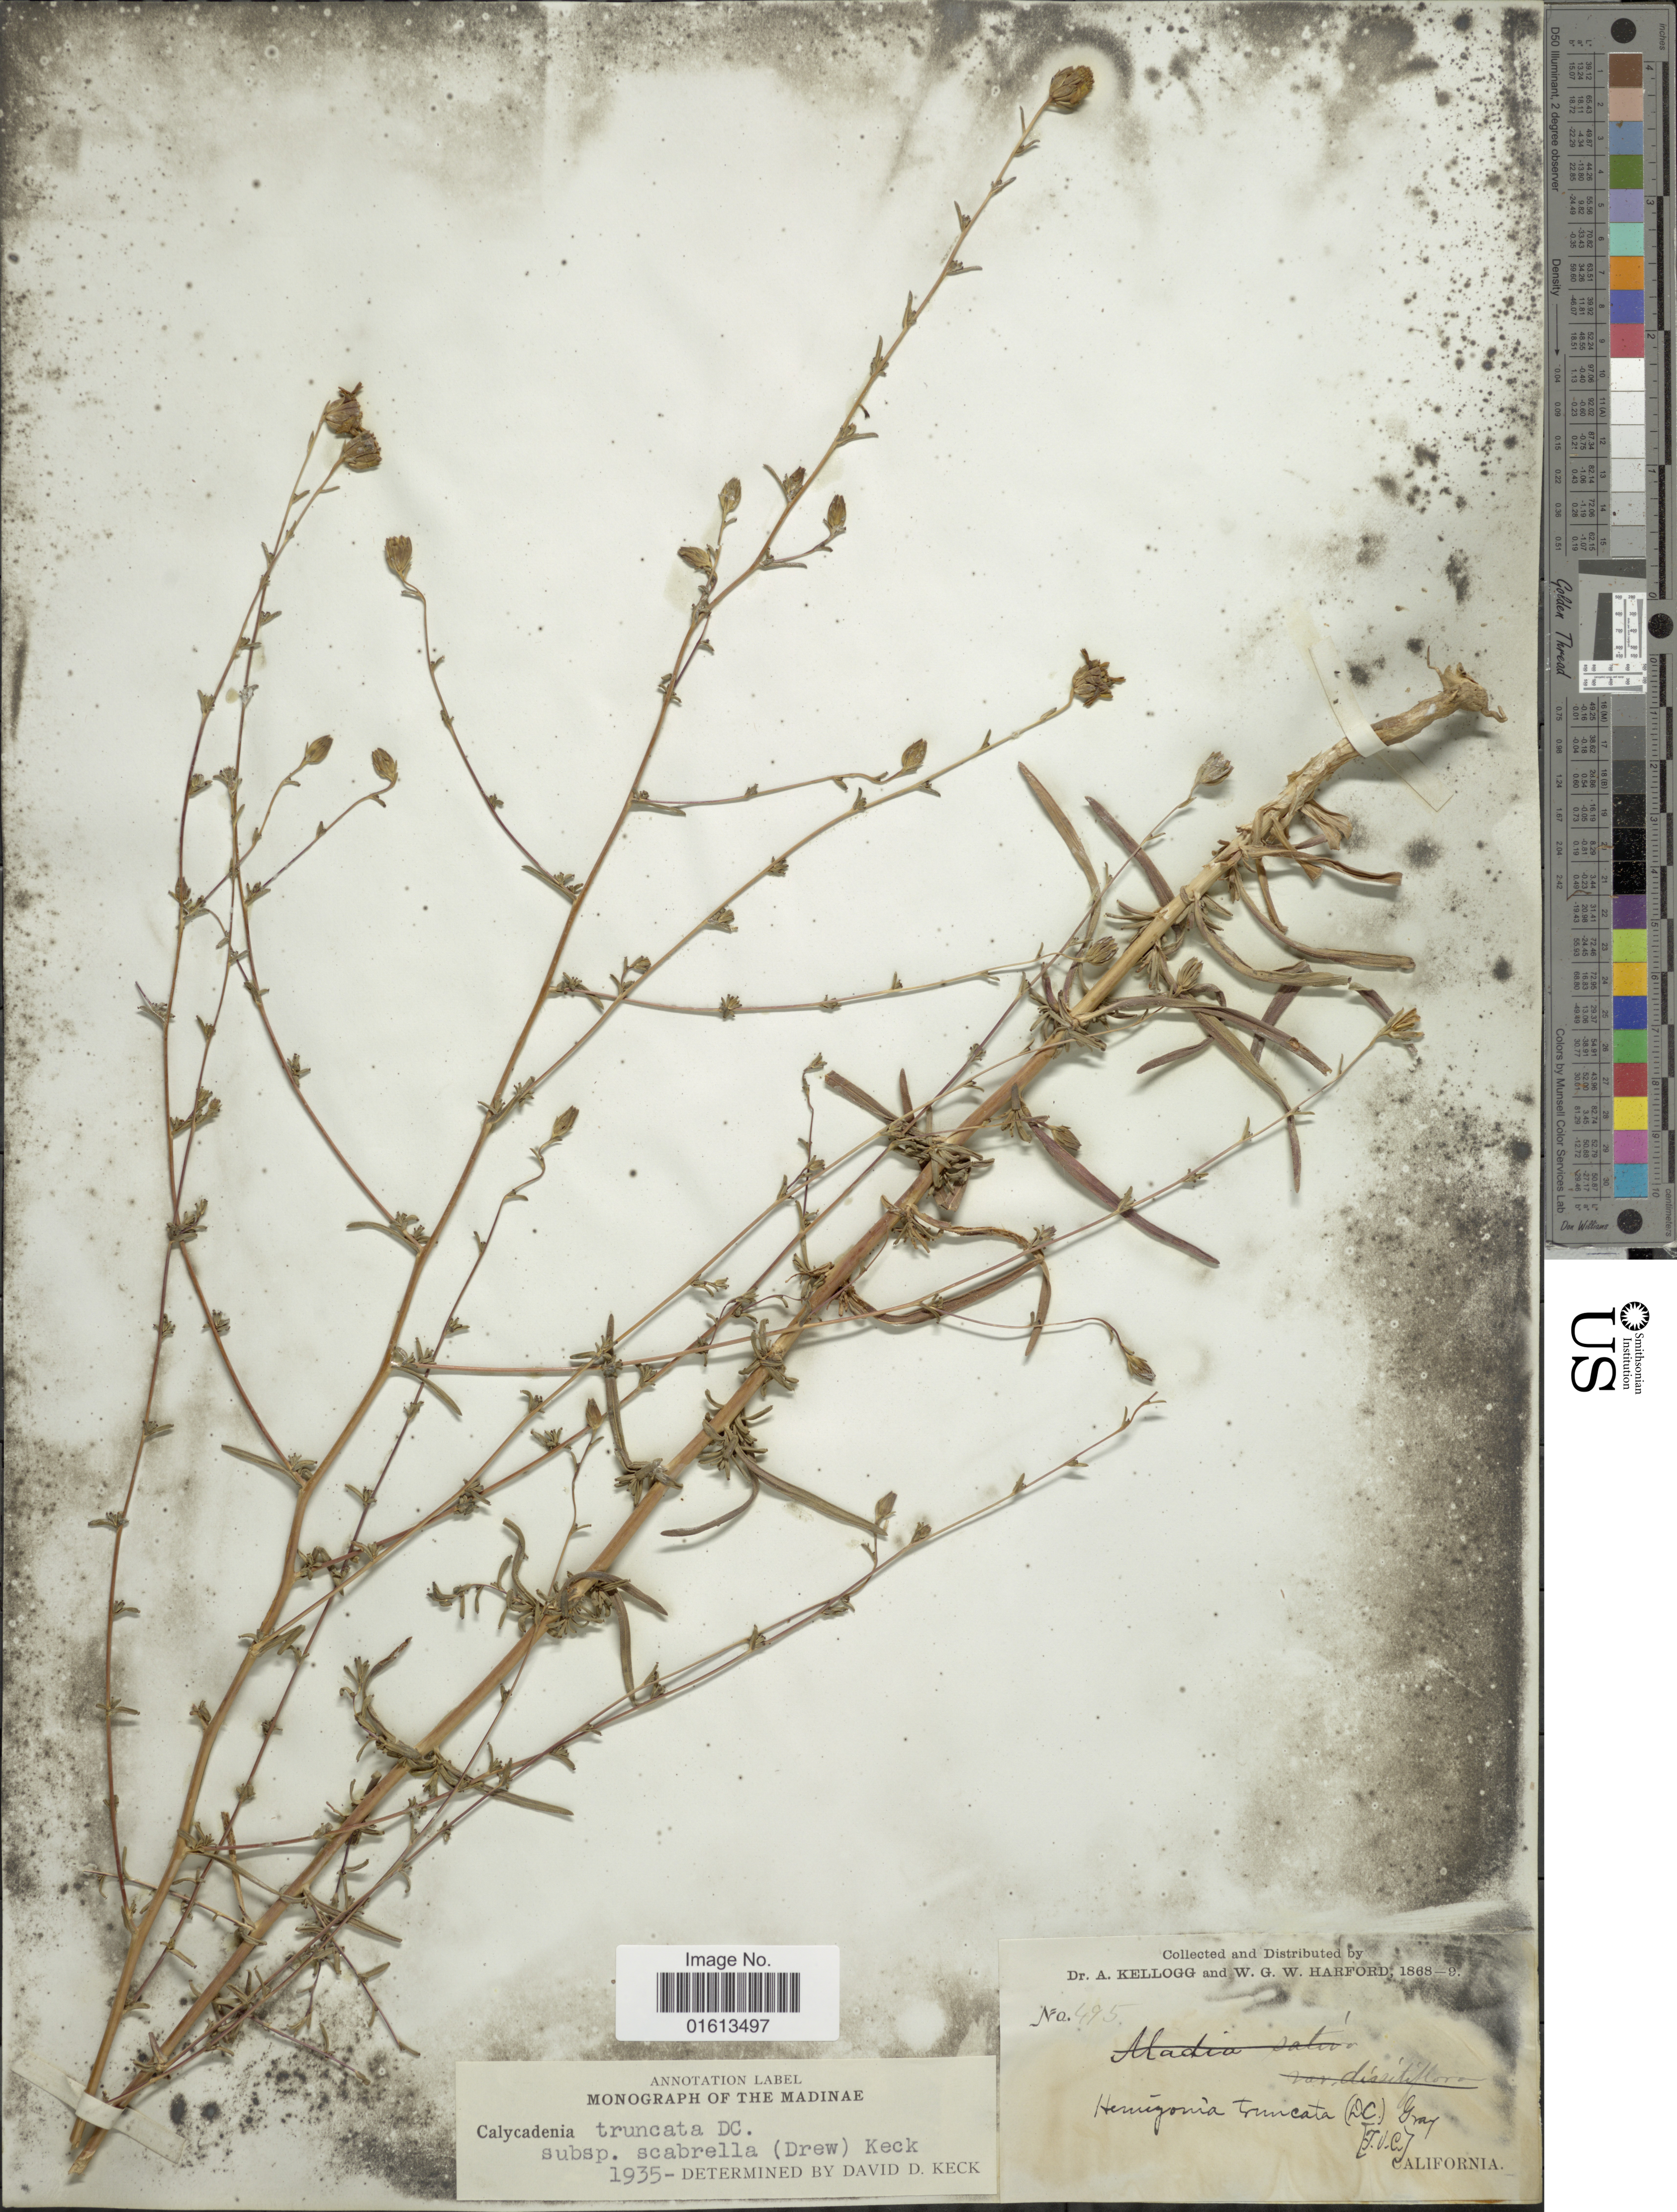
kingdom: Plantae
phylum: Tracheophyta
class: Magnoliopsida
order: Asterales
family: Asteraceae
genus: Calycadenia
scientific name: Calycadenia truncata subsp. scabrella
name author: (Drew) D.D. Keck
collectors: A. Kellog & W. G. W. Harford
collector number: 495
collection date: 1868/1869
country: United States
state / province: California